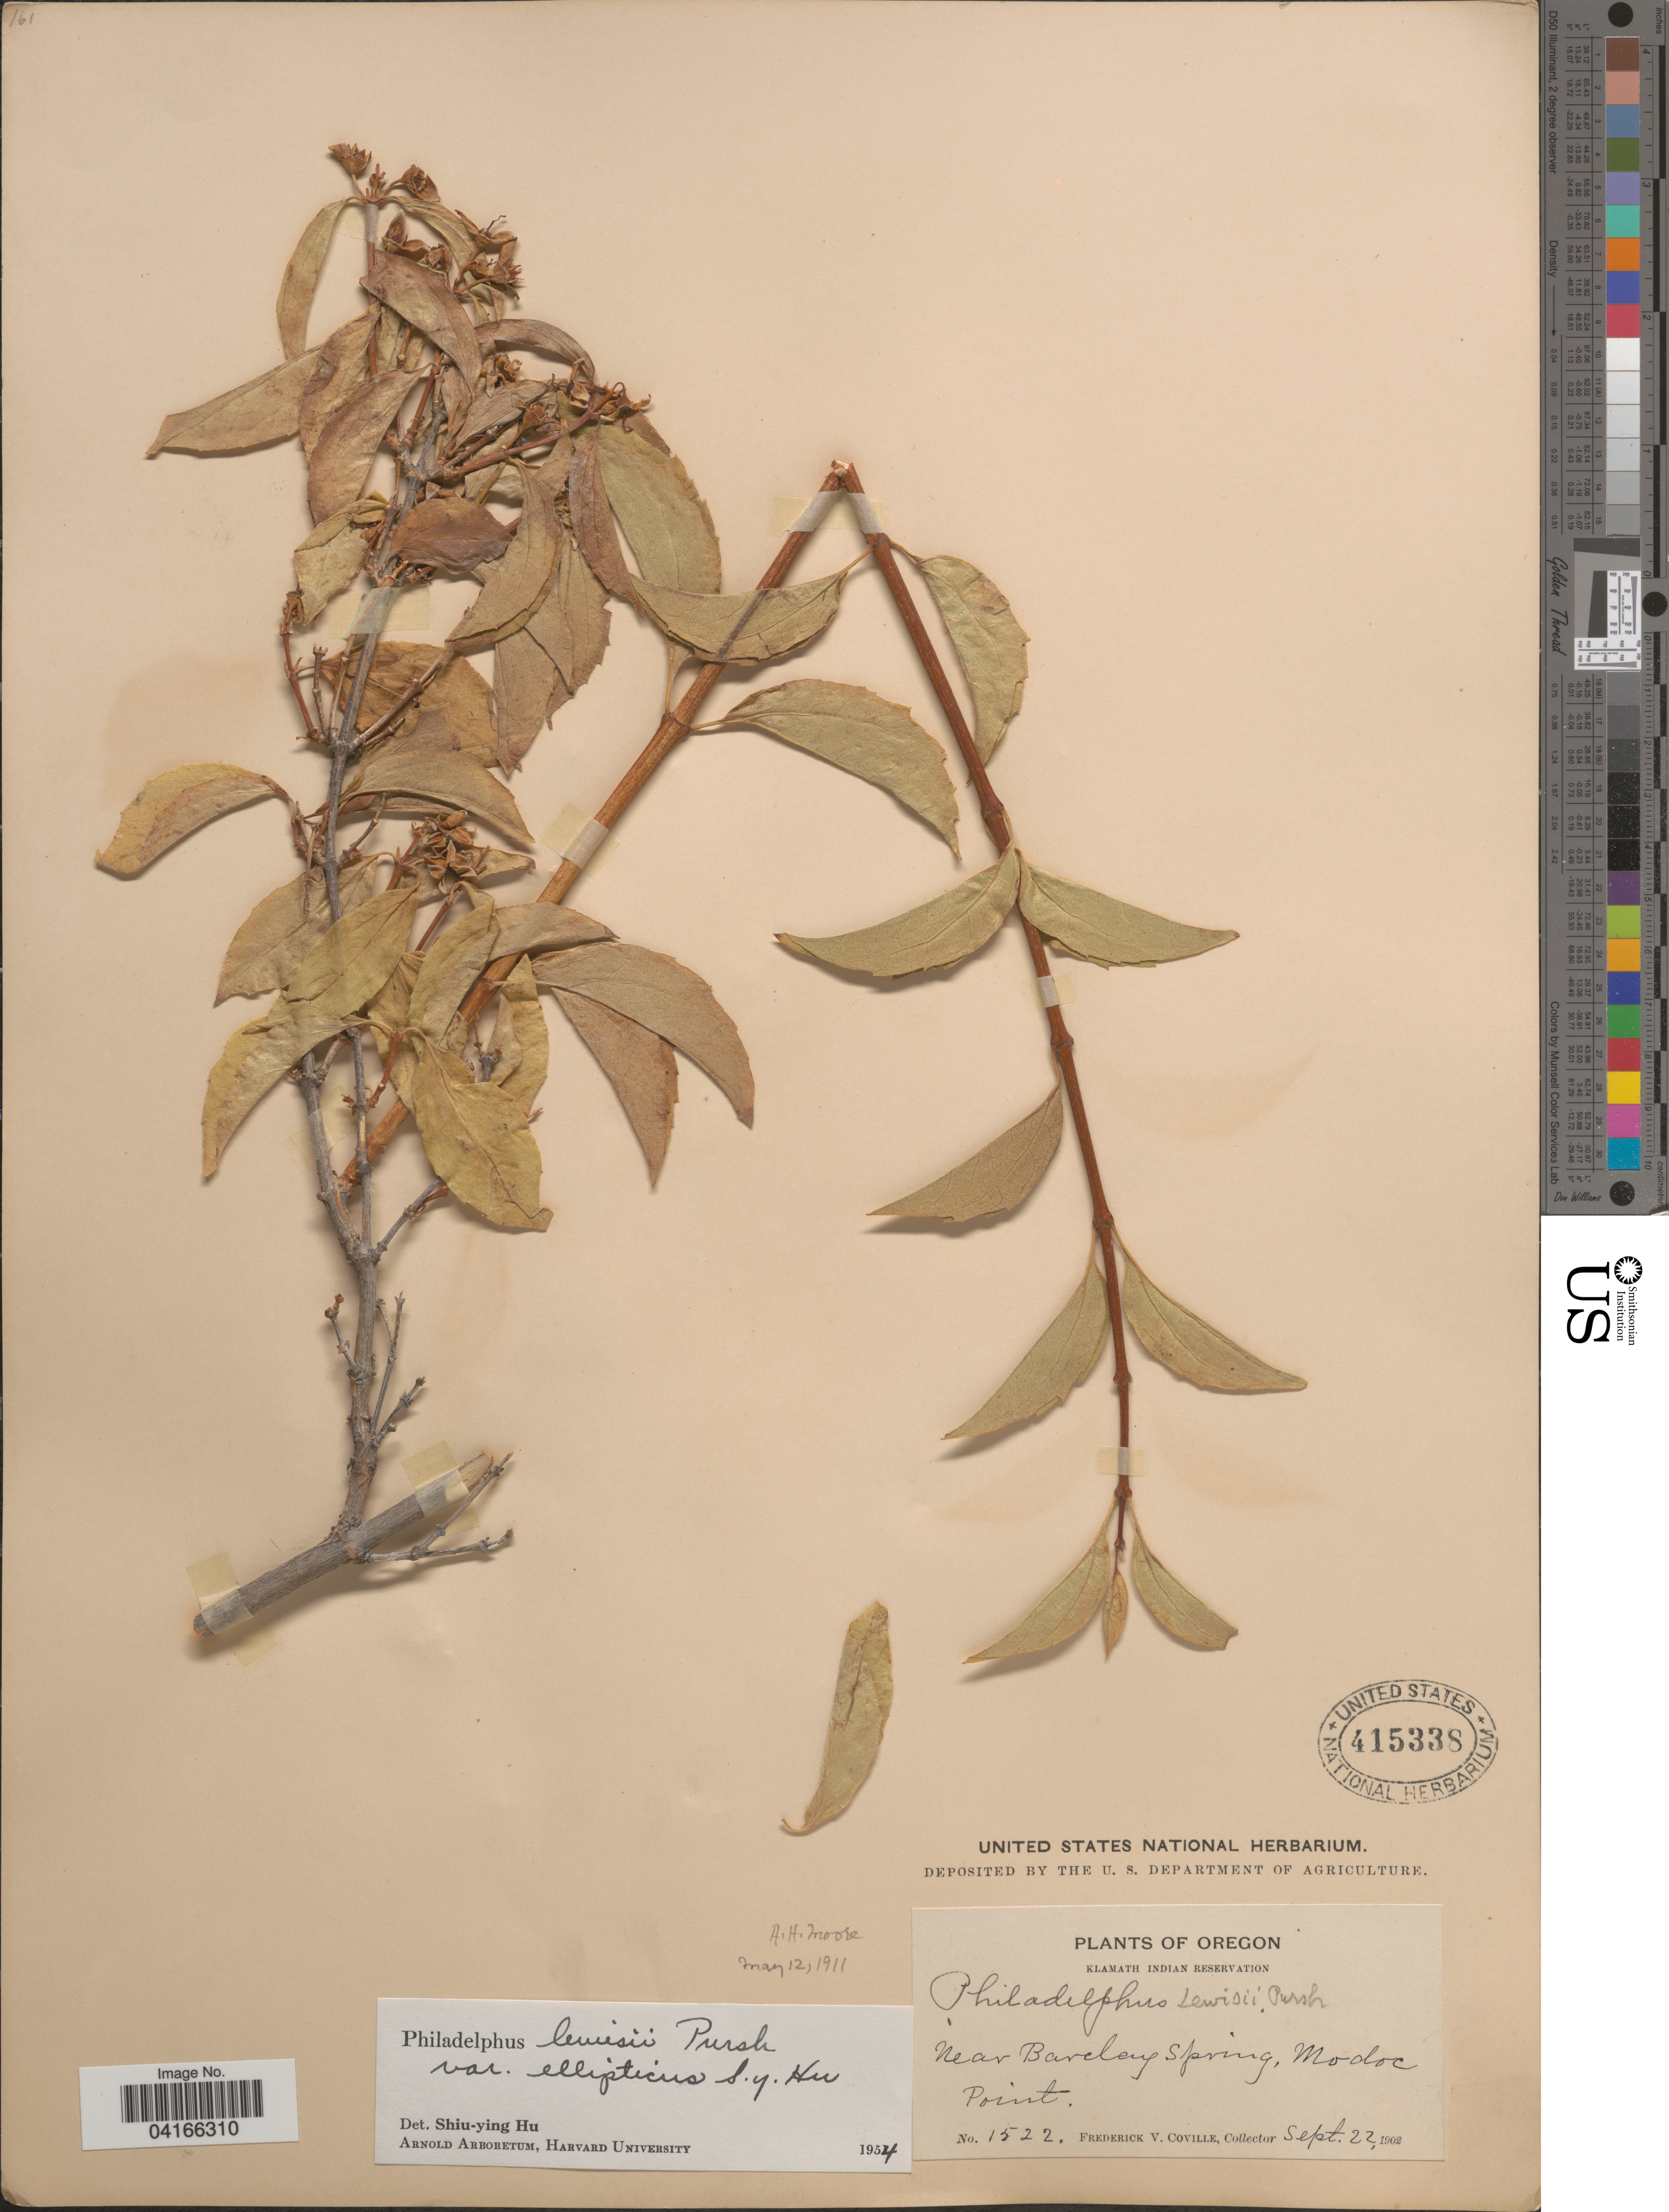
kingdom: Plantae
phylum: Tracheophyta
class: Magnoliopsida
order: Cornales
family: Hydrangeaceae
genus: Philadelphus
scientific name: Philadelphus lewisii var. ellipticus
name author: S.Y. Hu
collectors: F. V. Coville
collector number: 1522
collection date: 1902-09-22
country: United States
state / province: Oregon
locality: Klamath Indian Reservation. Near Barclay Spring, Modoc Point.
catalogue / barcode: US 415338